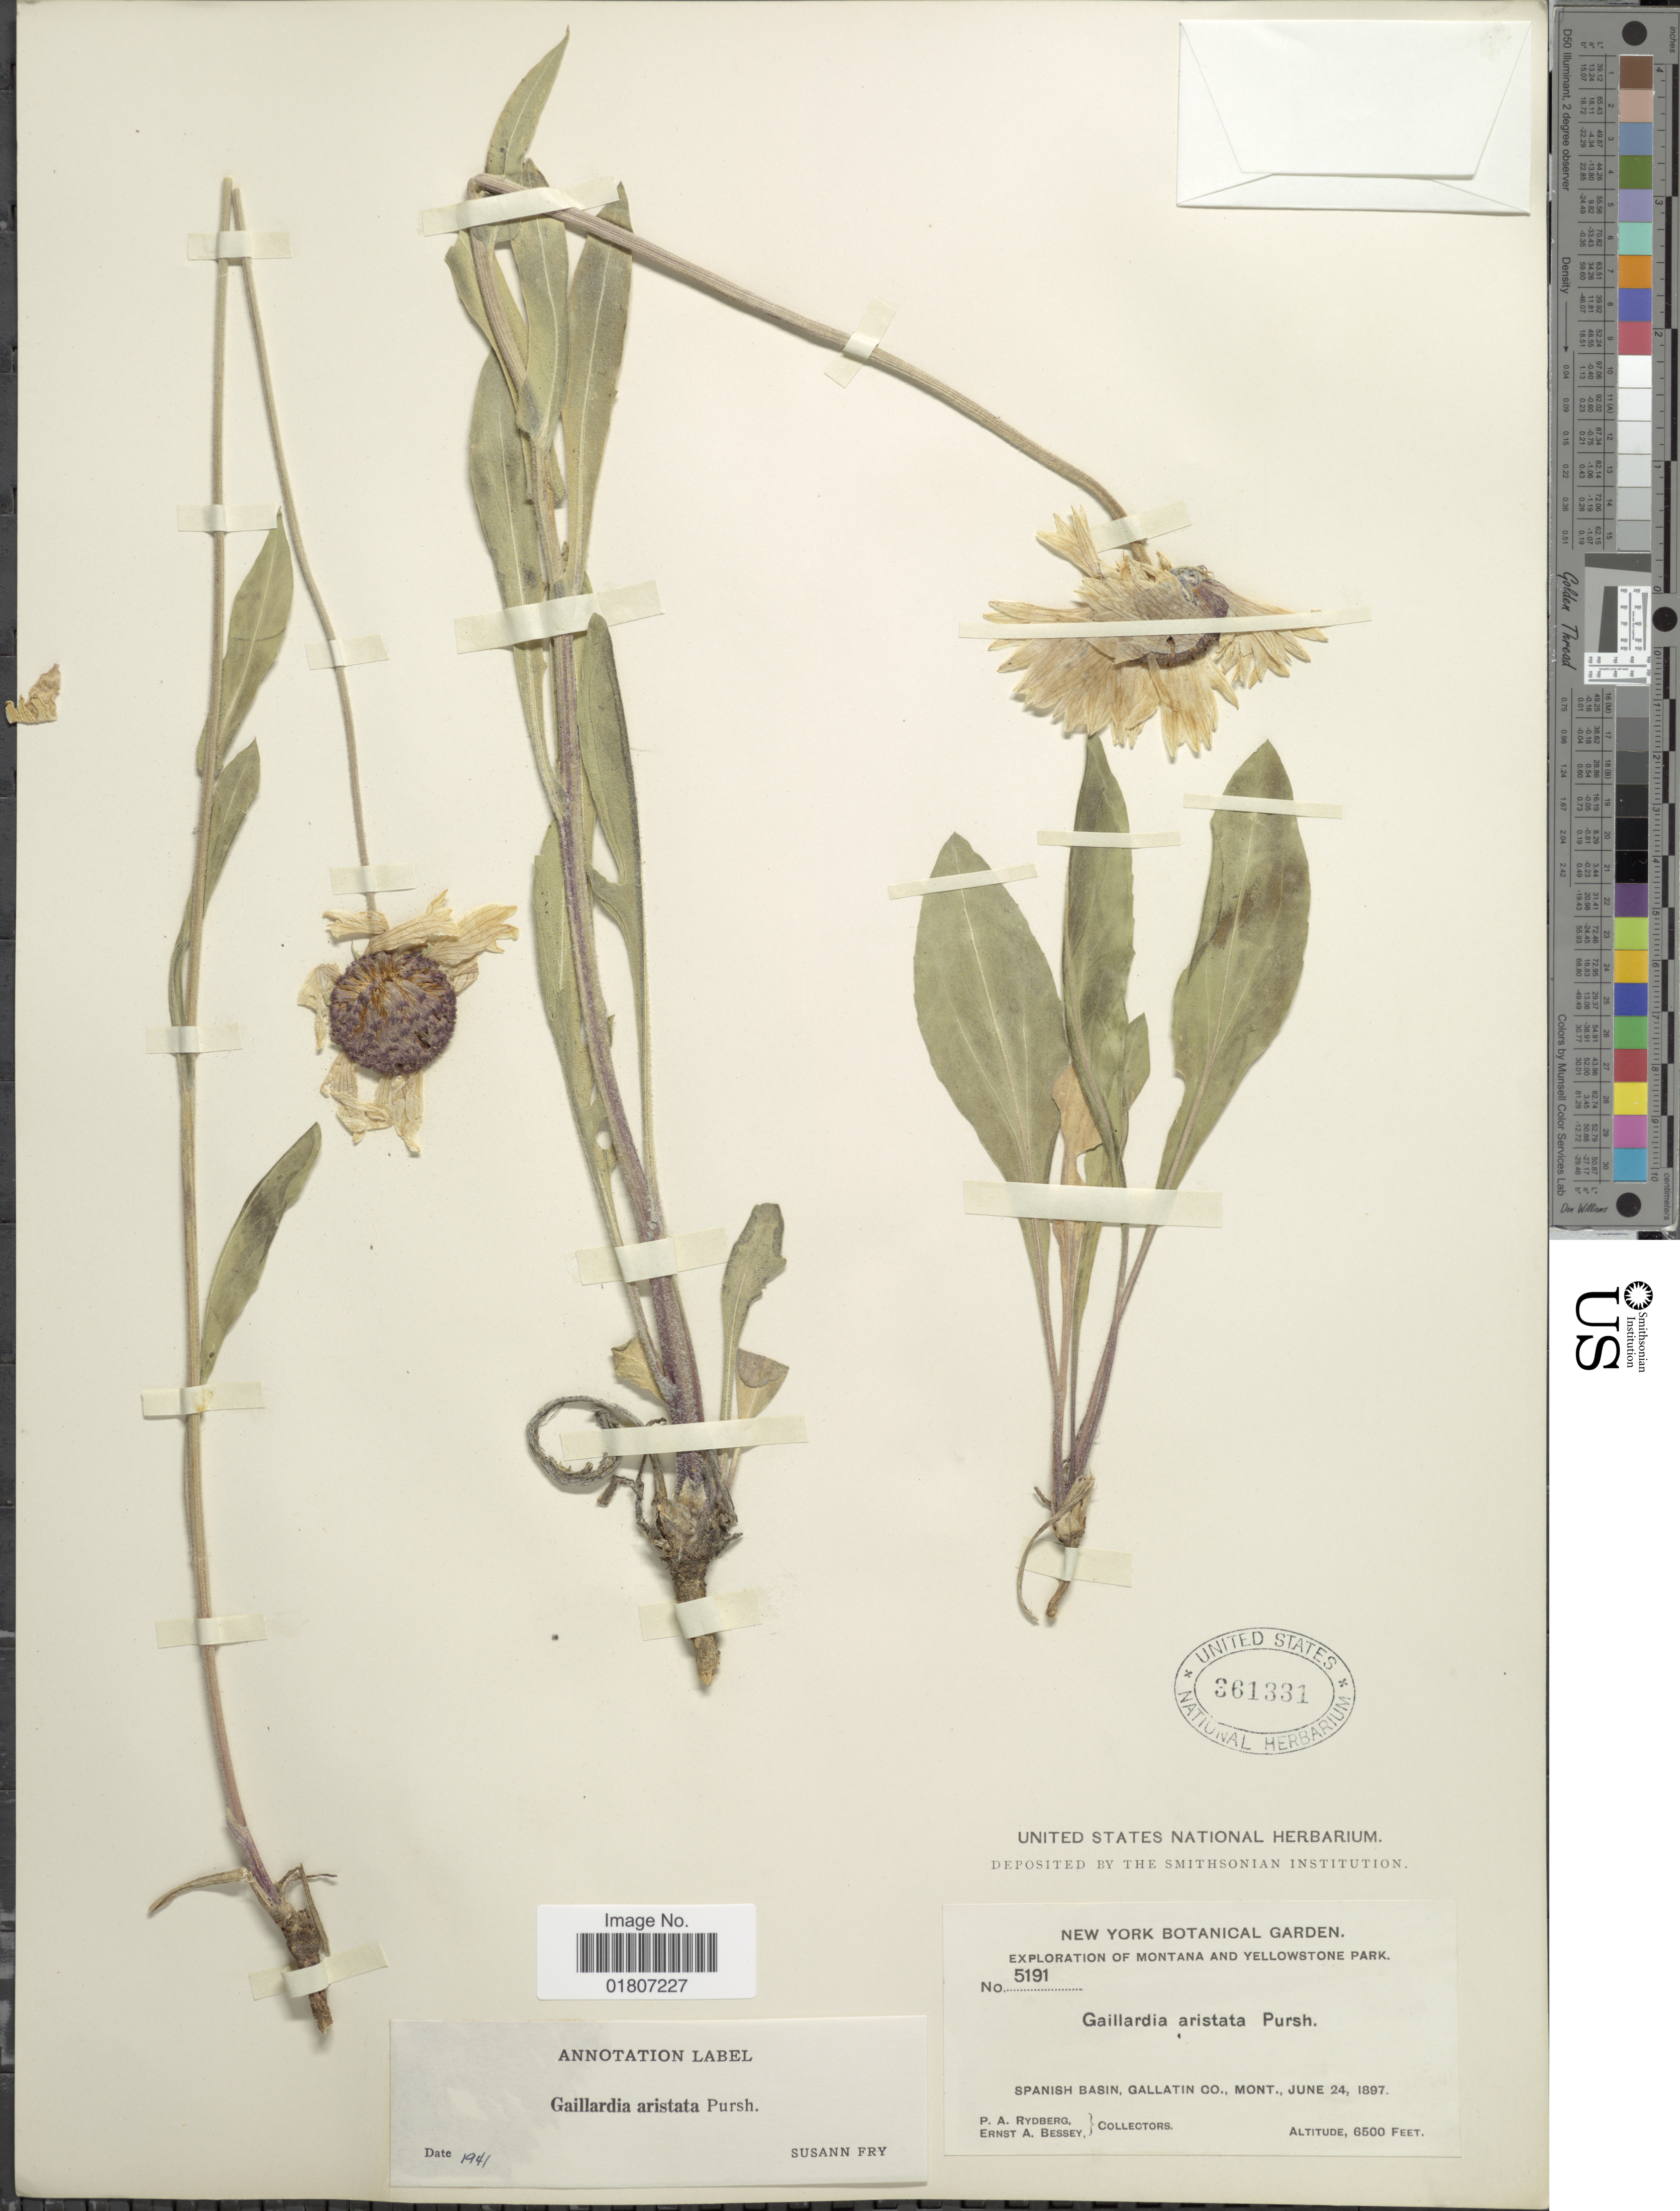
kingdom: Plantae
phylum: Tracheophyta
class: Magnoliopsida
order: Asterales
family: Asteraceae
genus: Gaillardia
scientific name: Gaillardia aristata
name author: Pursh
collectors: P. A. Rydberg & E. A. Bessey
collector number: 5191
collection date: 1897-06-24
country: United States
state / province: Montana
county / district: Gallatin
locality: Yellowstone Park. Spanish Basin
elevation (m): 1981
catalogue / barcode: US 361331